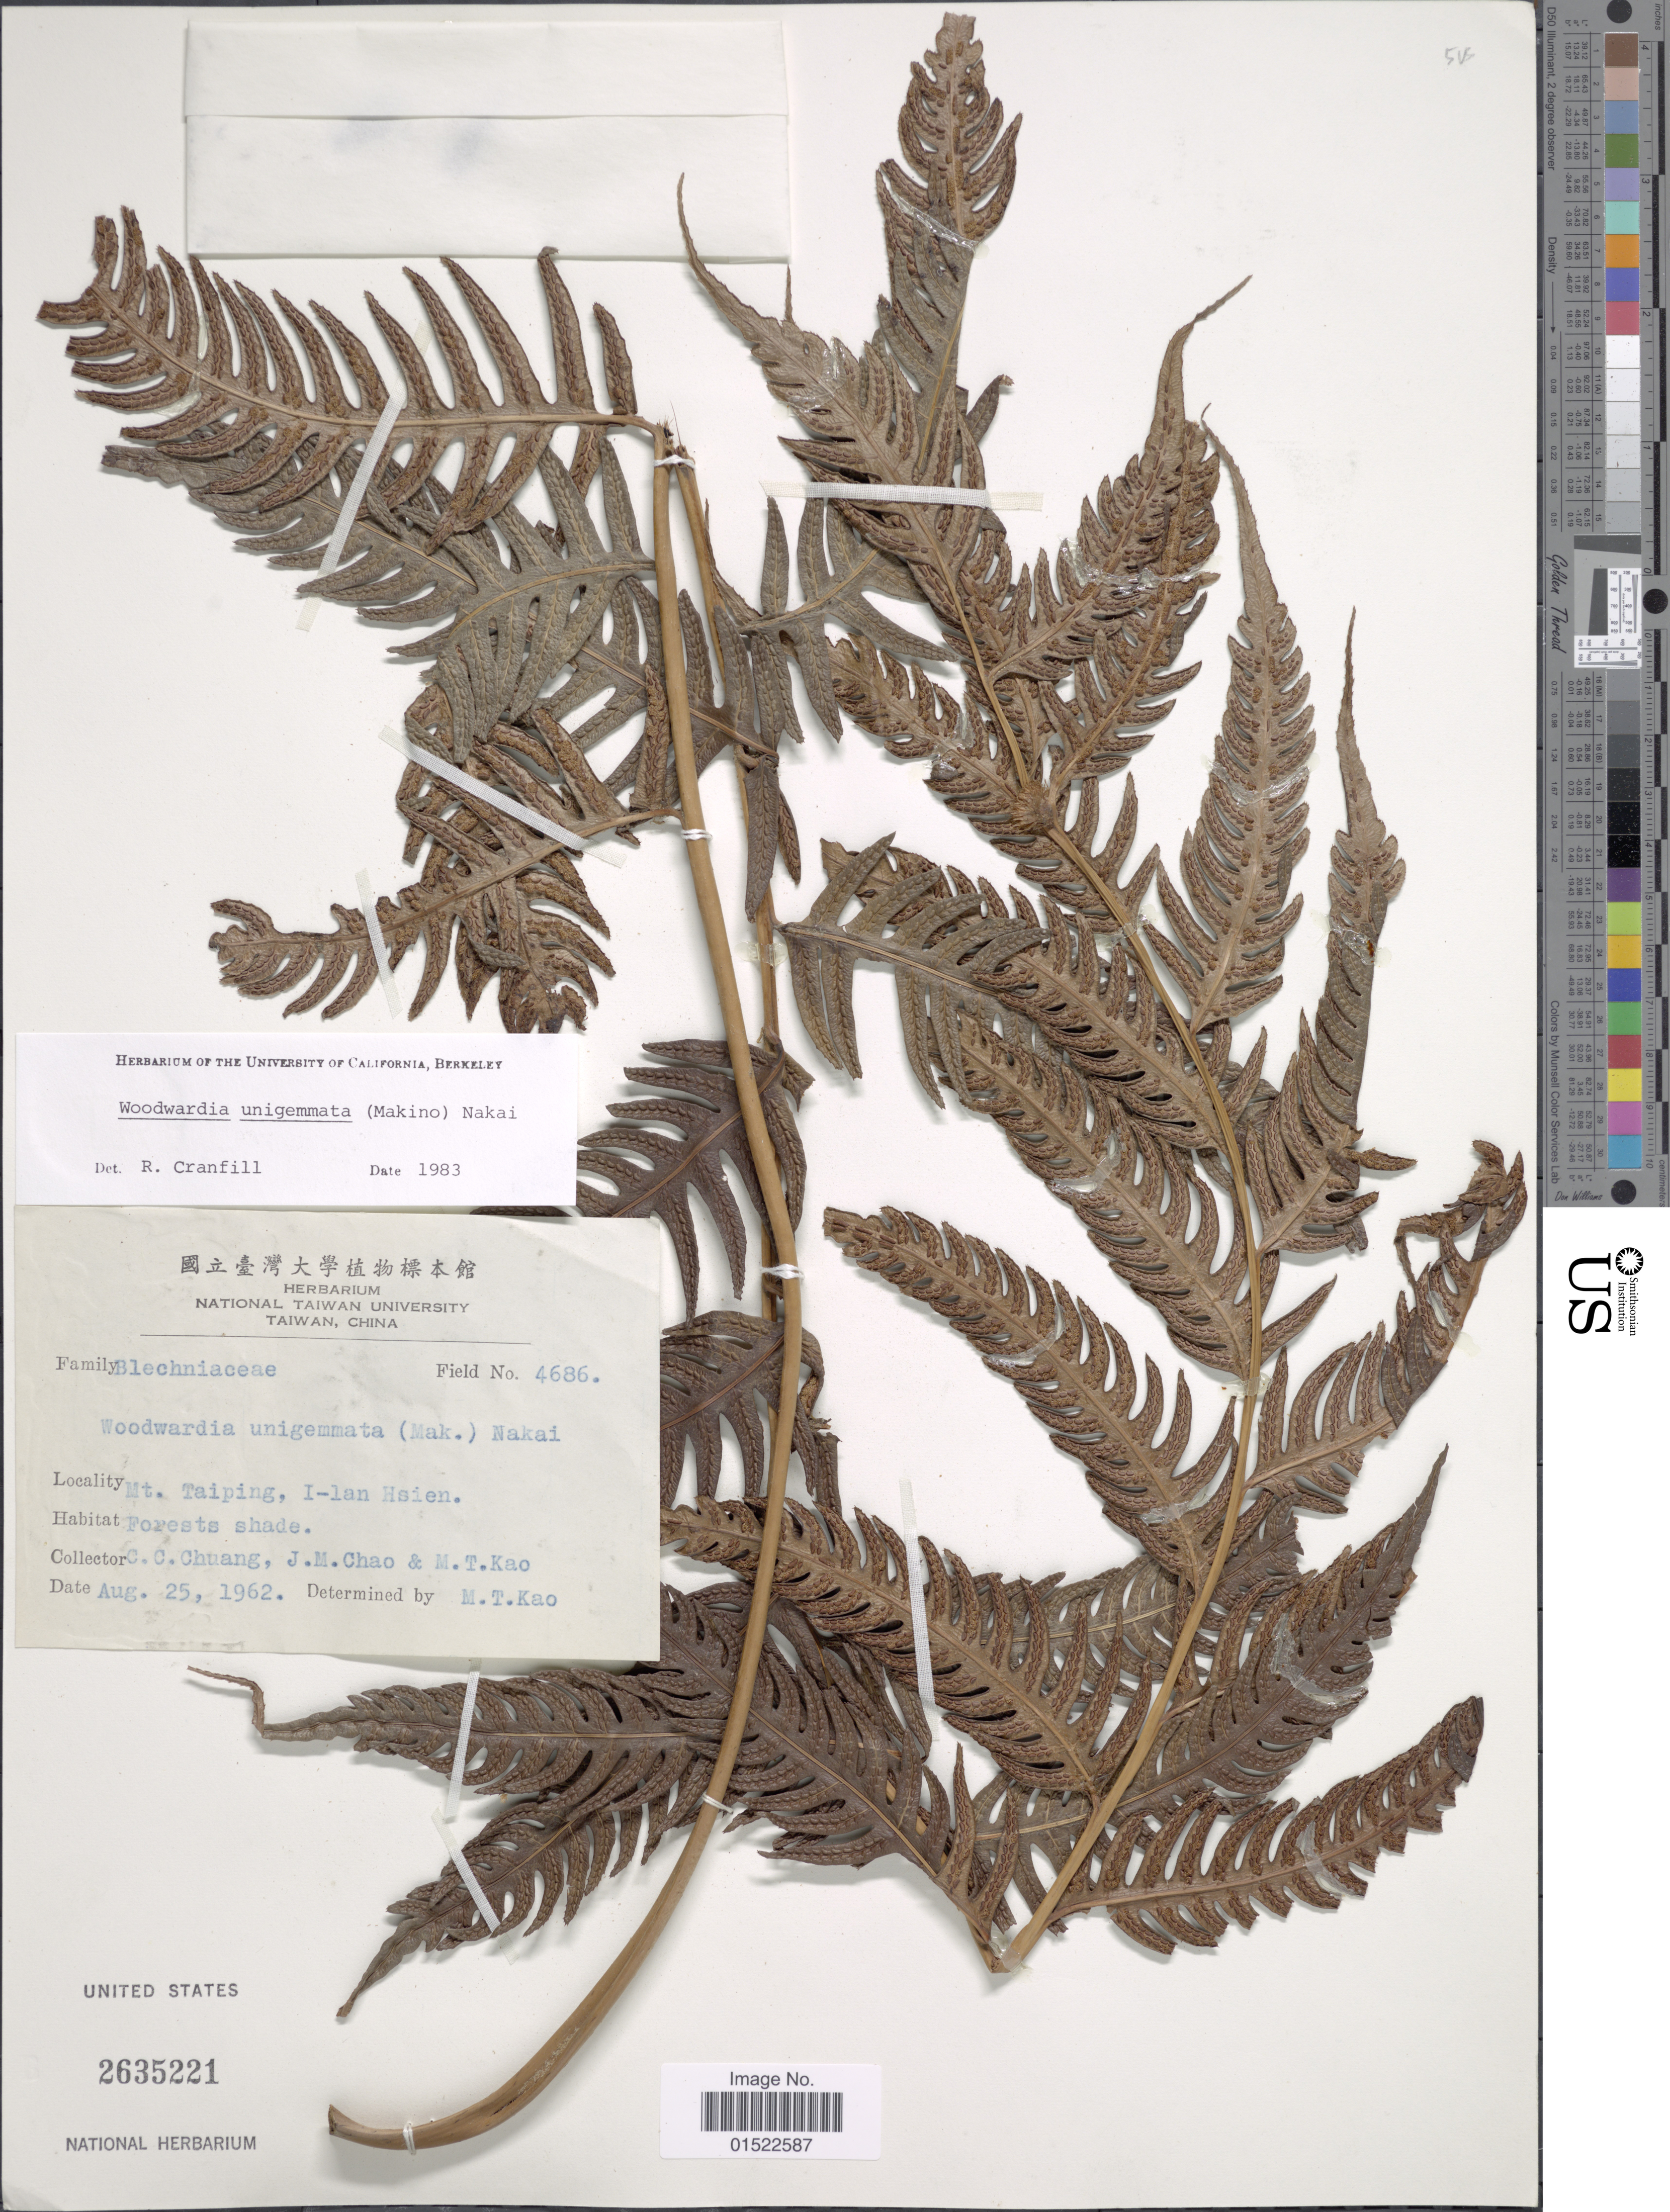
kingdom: Plantae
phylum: Tracheophyta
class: Polypodiopsida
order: Polypodiales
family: Blechnaceae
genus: Woodwardia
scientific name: Woodwardia unigemmata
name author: (Makino) Nakai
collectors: C. C. Chuang, J. Chao & M. T. Kao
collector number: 4686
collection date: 1962-08-25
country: Taiwan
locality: Mt. Taiping, I-lan Hsien [interpreted]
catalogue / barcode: US 2635221